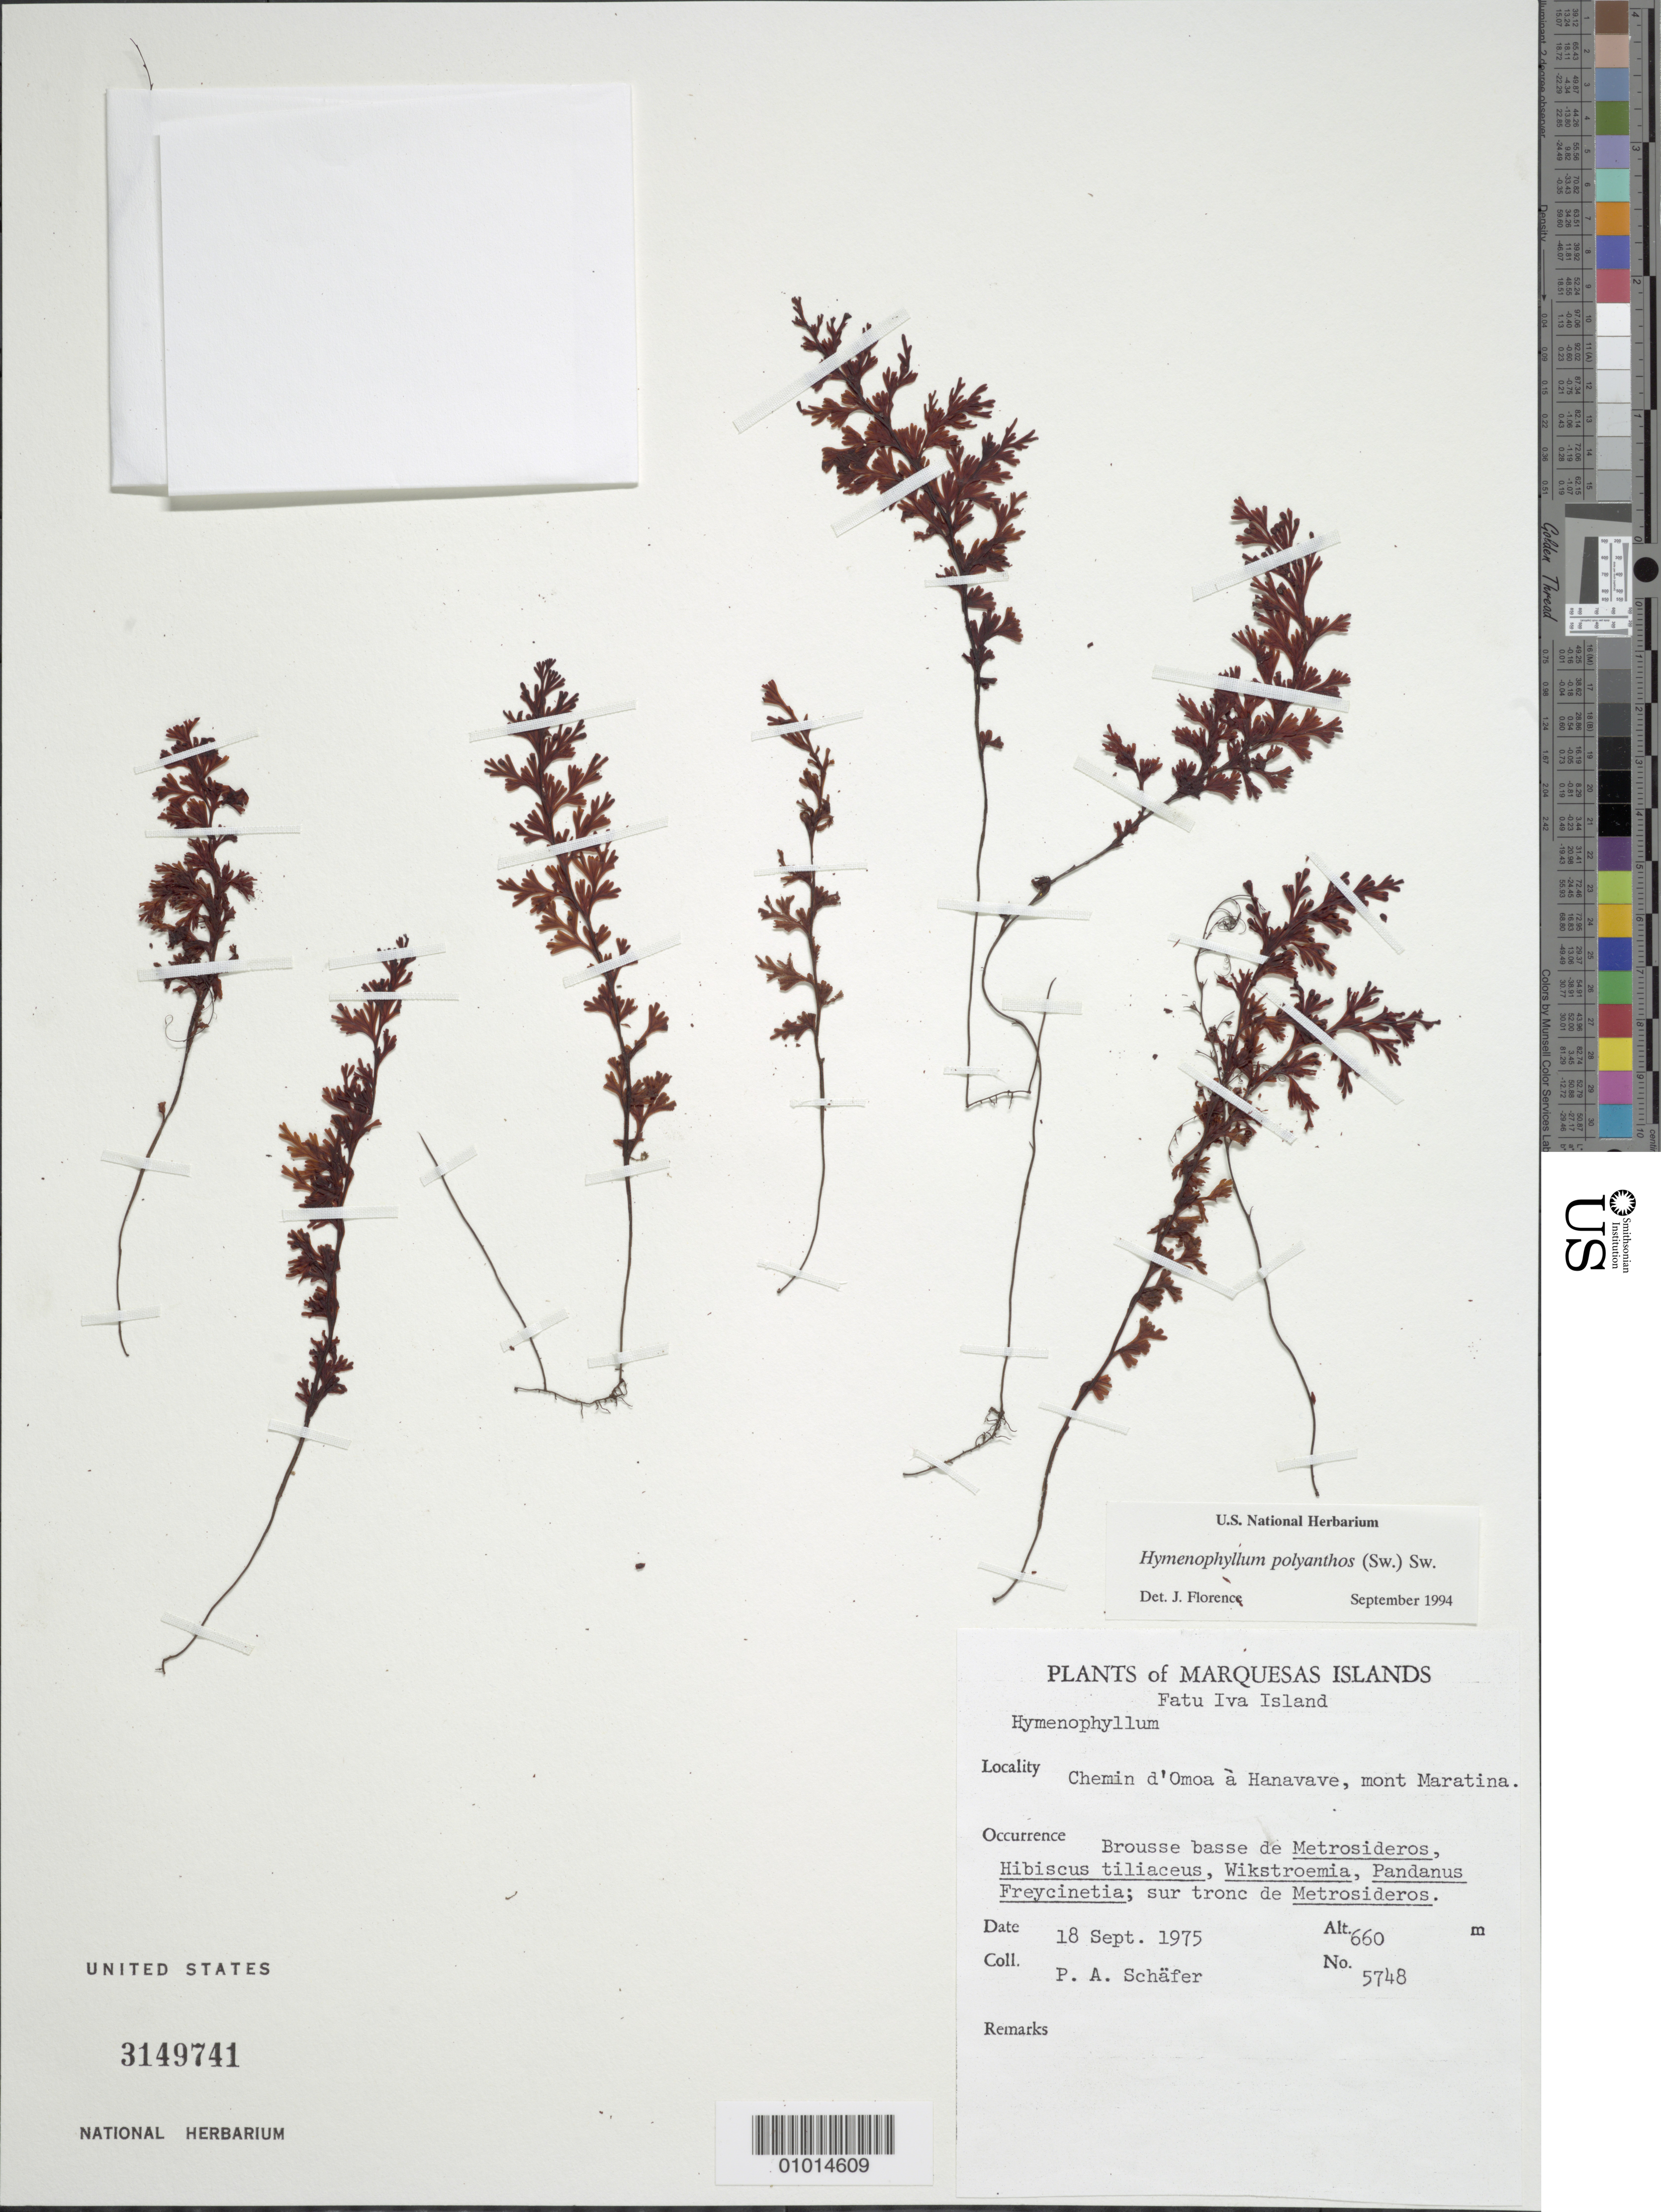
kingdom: Plantae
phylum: Tracheophyta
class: Polypodiopsida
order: Hymenophyllales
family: Hymenophyllaceae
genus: Hymenophyllum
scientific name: Hymenophyllum polyanthos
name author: (Sw.) Sw.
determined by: Florence, J.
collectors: P. A. Schäfer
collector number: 5748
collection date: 1975-09-18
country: French Polynesia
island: Fatu Hiva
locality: Chemin d'Omoa à Hanavave, mont Maratina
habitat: Brousse basse de Metrosideros, Hibiscus tiliaceus, Wikstroemia, Pandanus, Freycinetia; sur tronc de Metrosideros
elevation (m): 660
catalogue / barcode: US 3149741